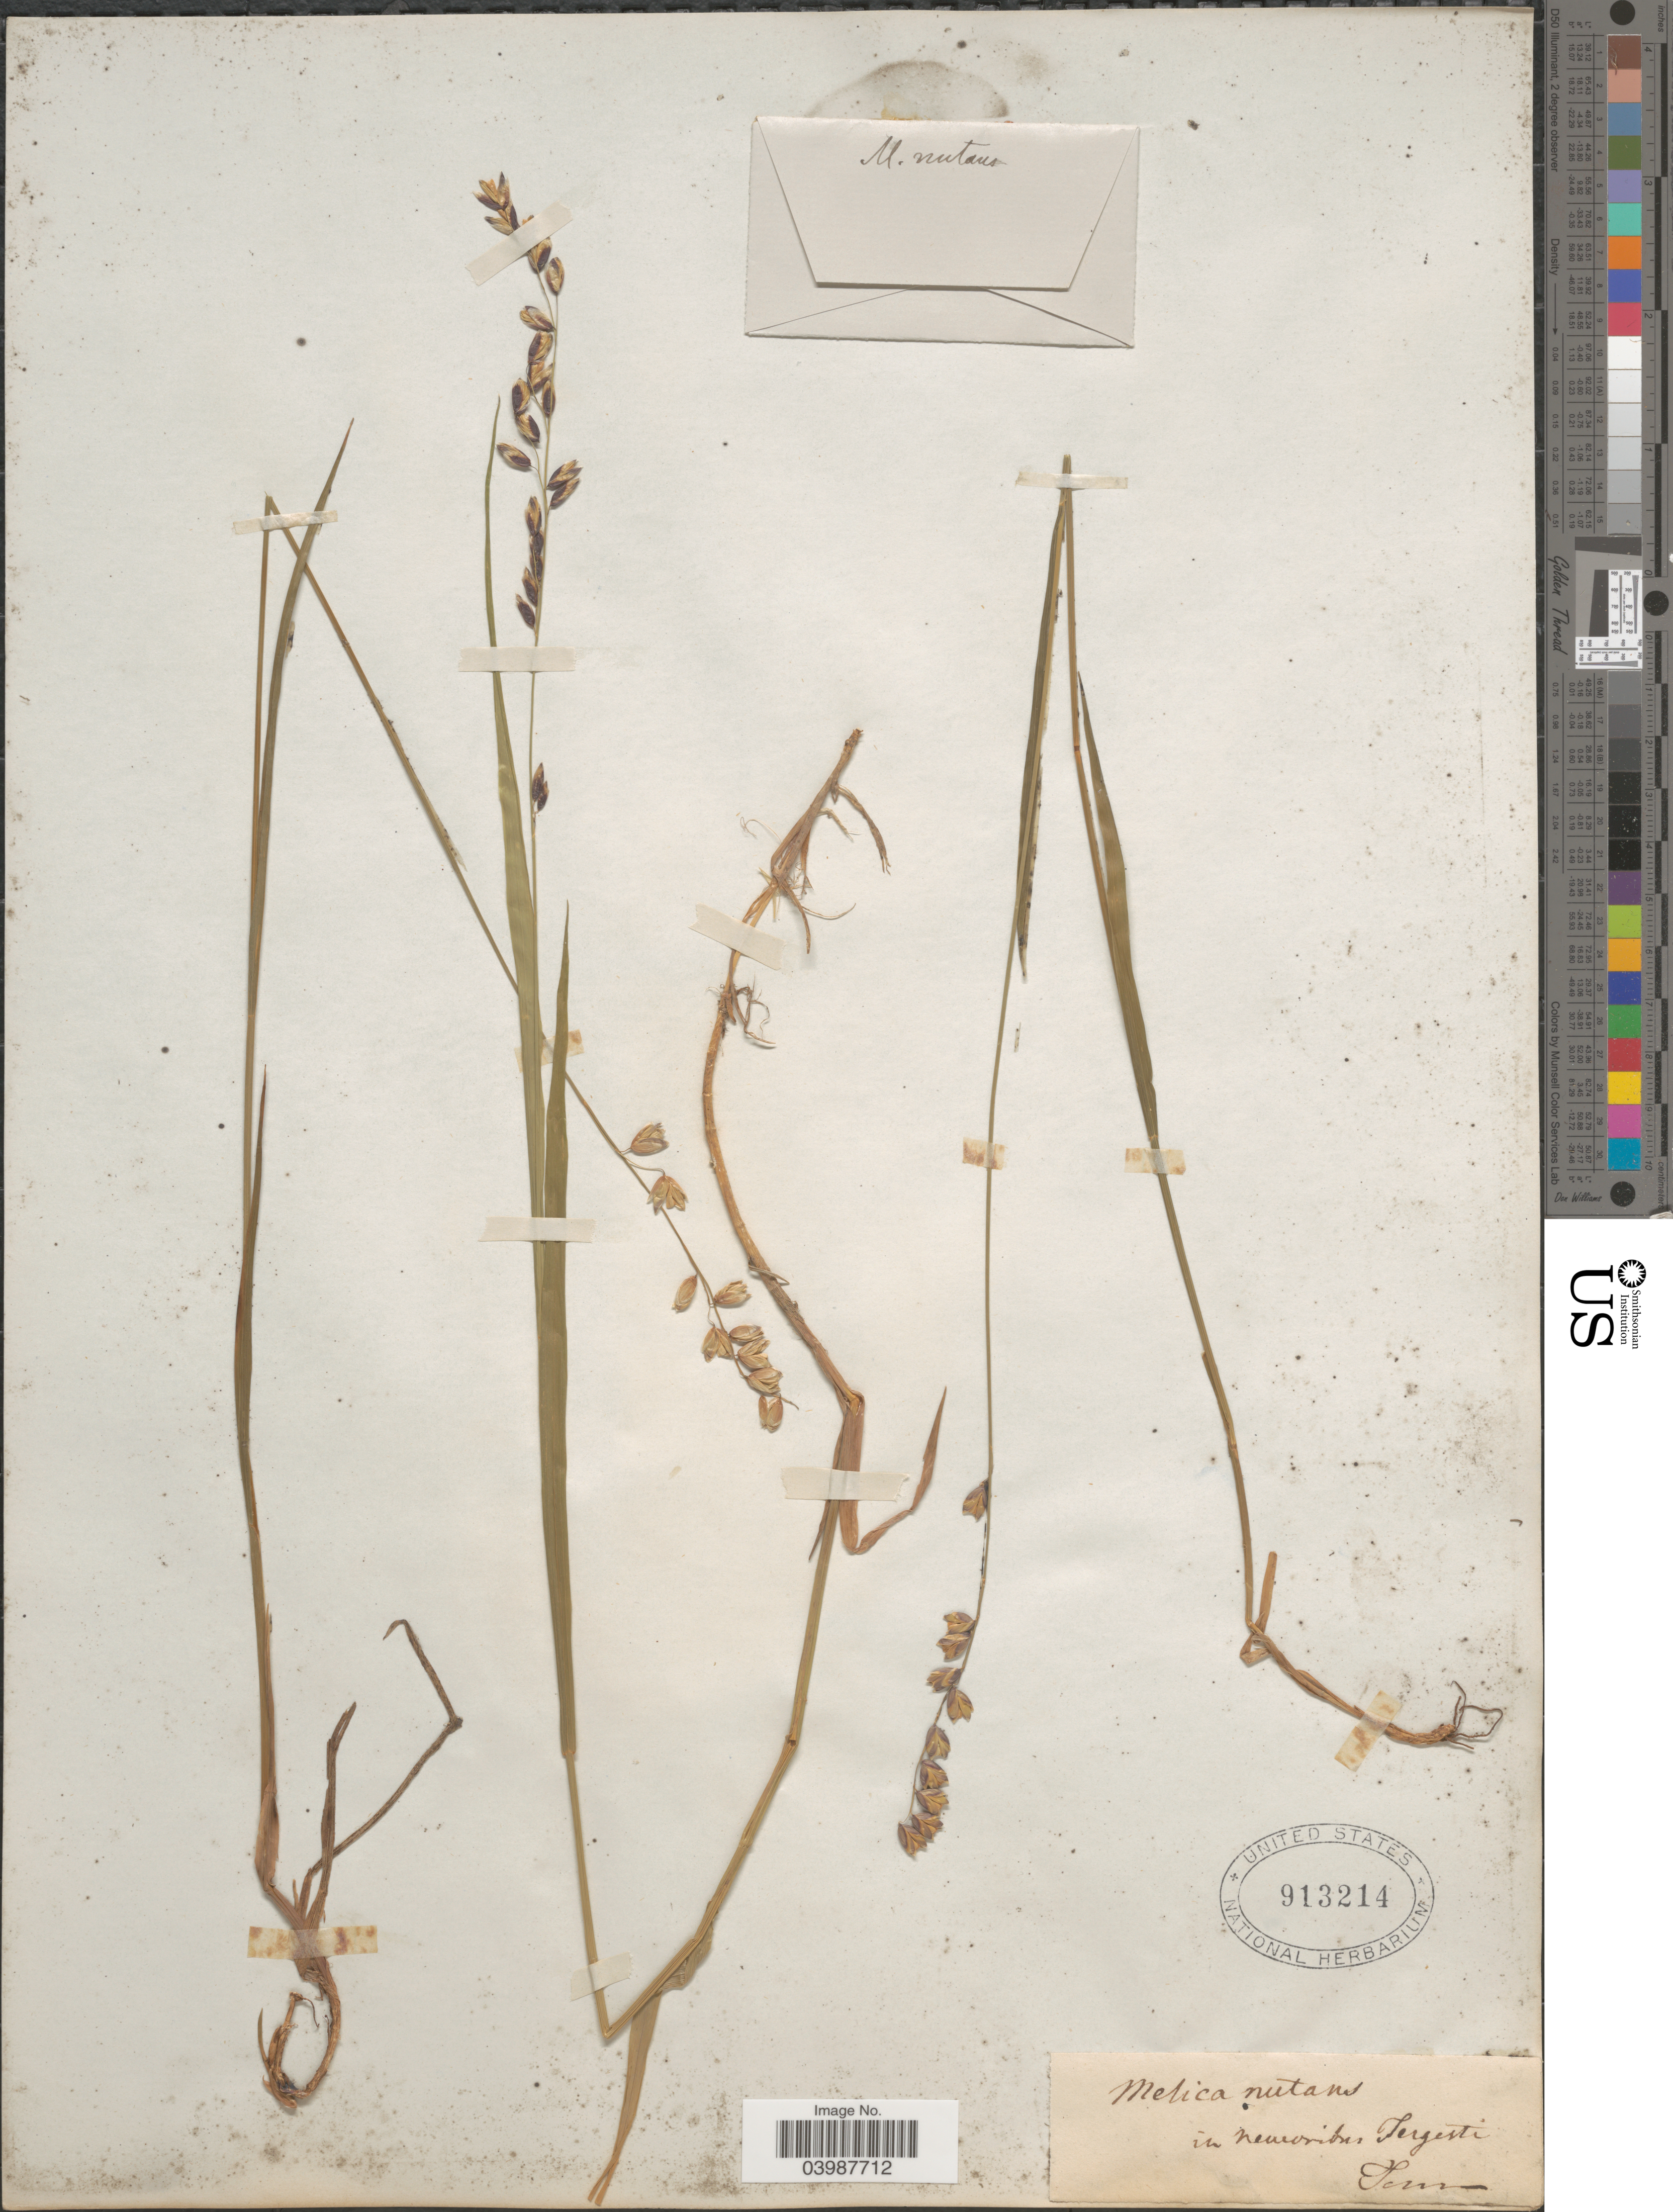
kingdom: Plantae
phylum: Tracheophyta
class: Liliopsida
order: Poales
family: Poaceae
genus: Melica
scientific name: Melica nutans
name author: L.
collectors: Tomm.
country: Italy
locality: In Newvribas [interpreted], Tergesti.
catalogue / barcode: US 913214